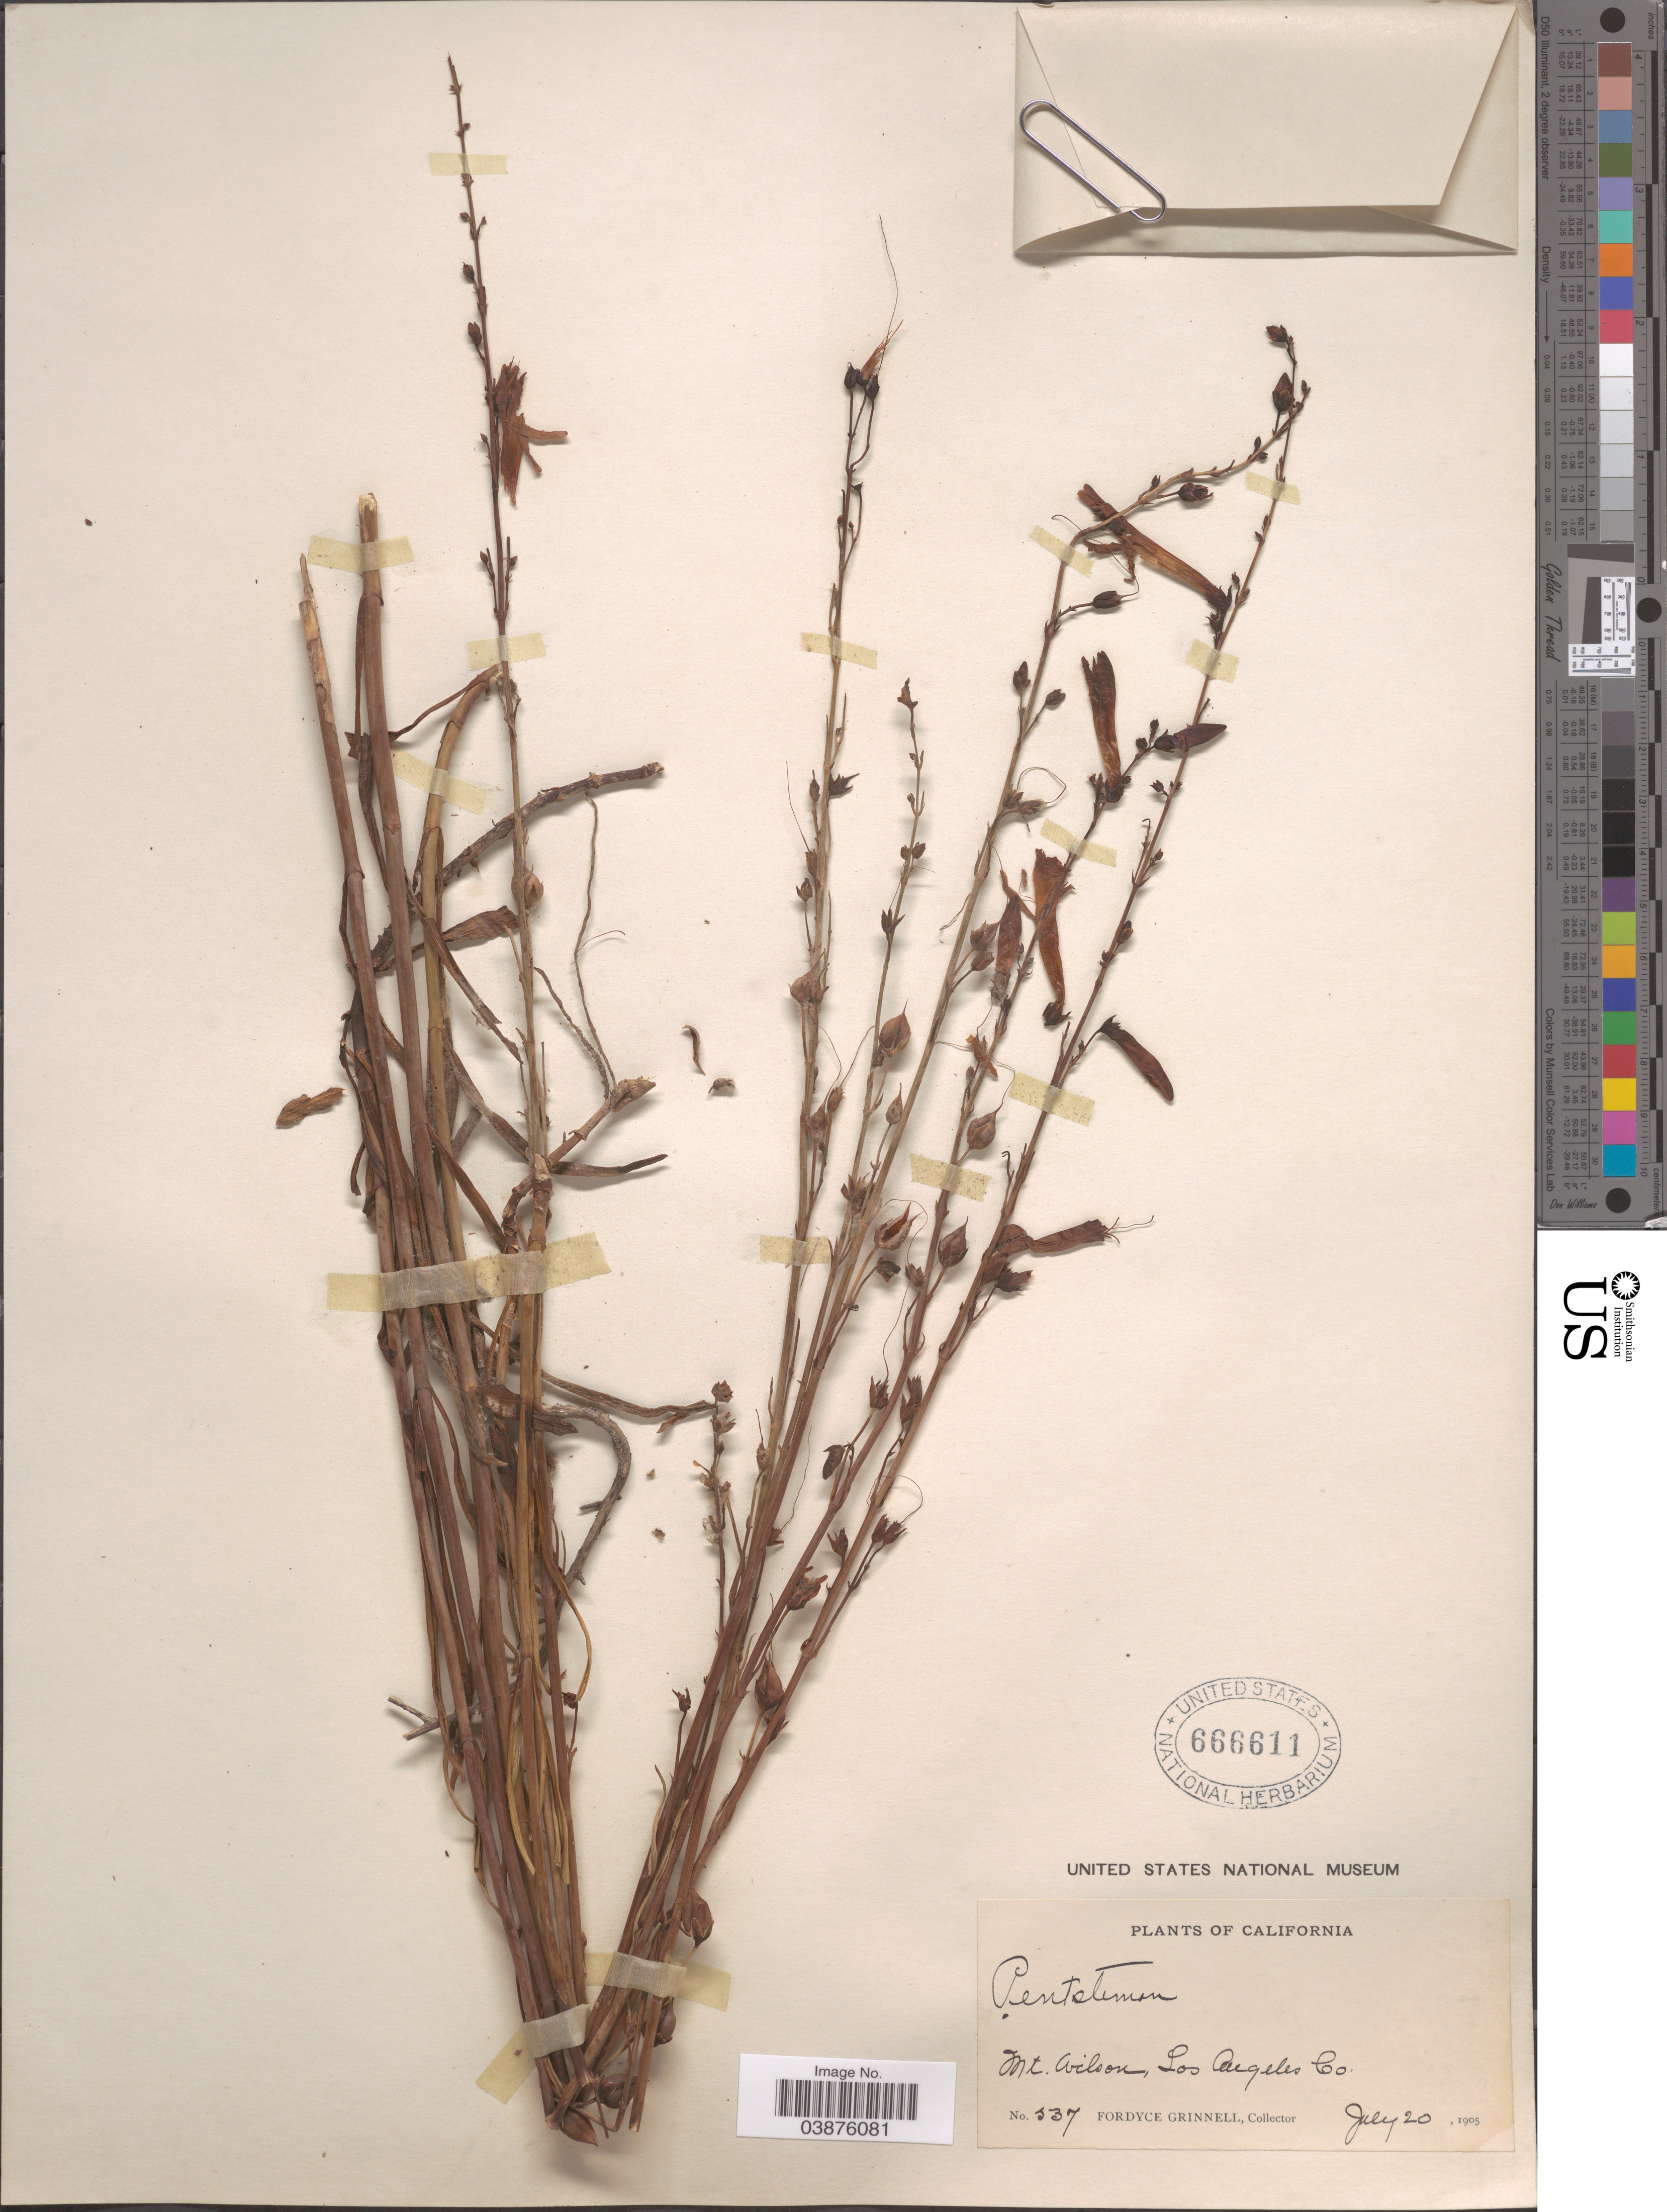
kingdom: Plantae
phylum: Tracheophyta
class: Magnoliopsida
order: Lamiales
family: Plantaginaceae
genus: Penstemon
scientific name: Penstemon labrosus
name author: (A. Gray) Mast. ex Hook. f.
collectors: F. Grinnell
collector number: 537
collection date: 1905-07-20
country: United States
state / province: California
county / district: Los Angeles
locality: Mt. Wilson, Los Angeles Co.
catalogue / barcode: US 666611